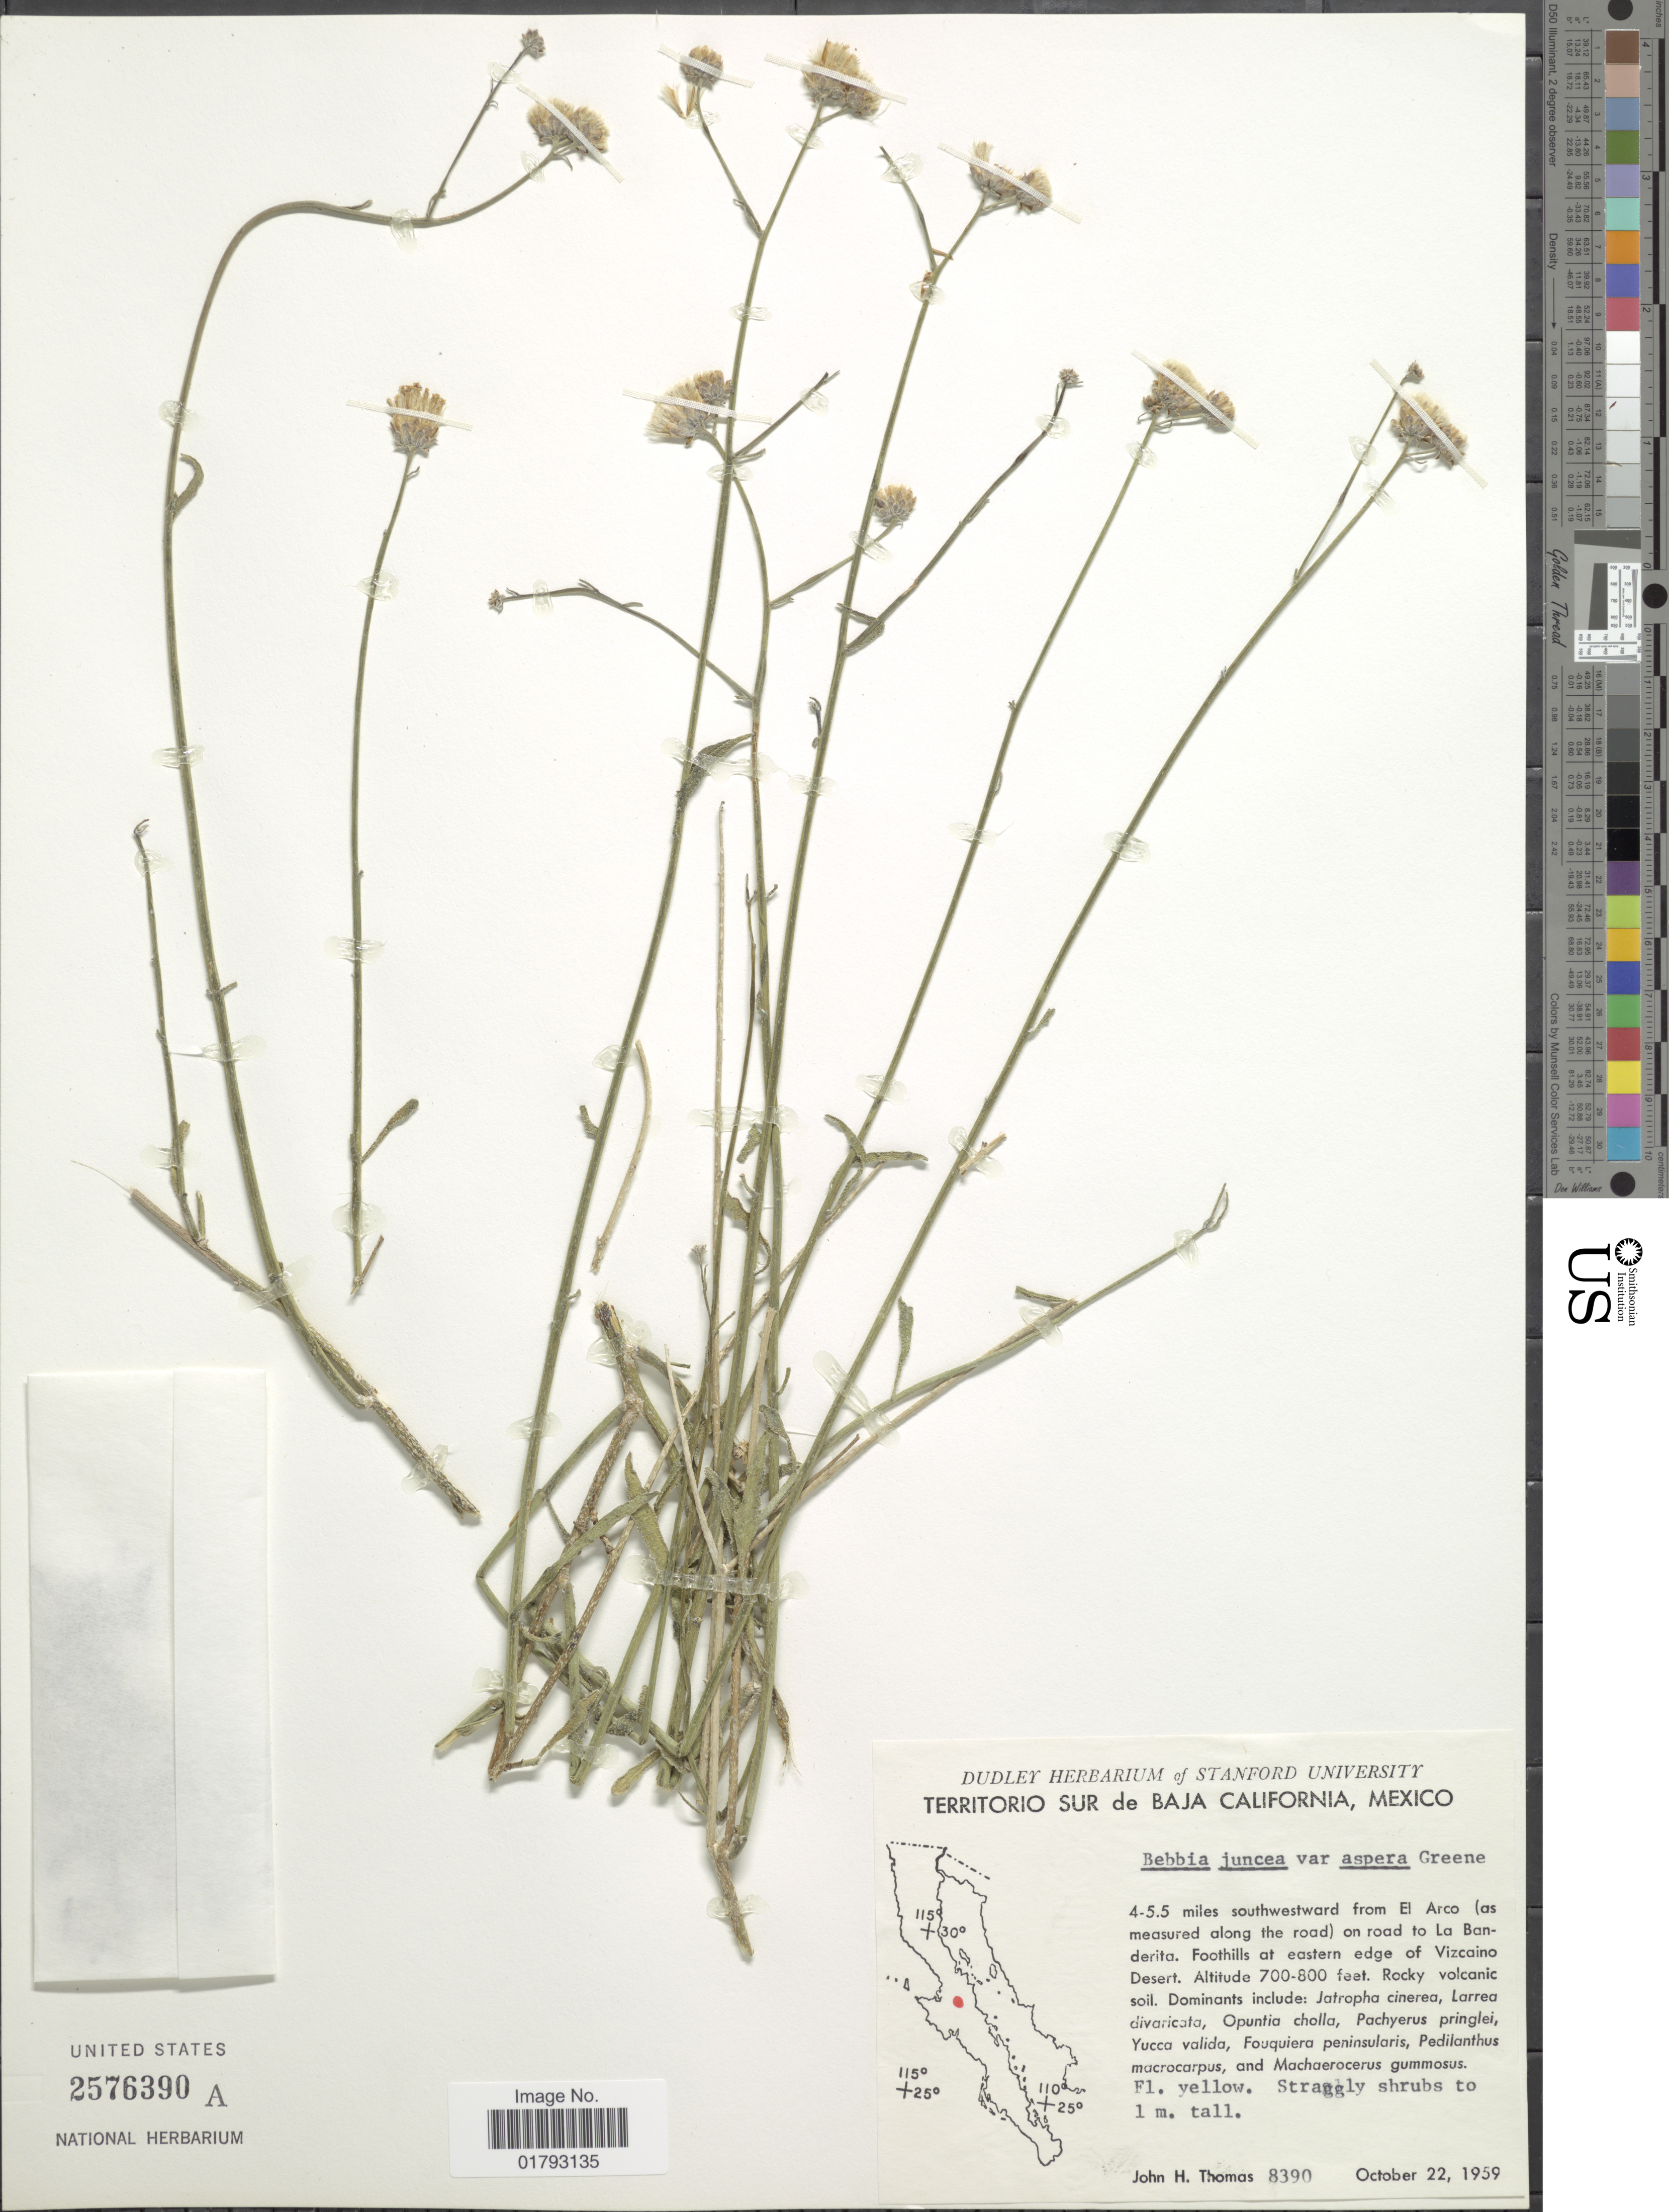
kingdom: Plantae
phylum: Tracheophyta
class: Magnoliopsida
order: Asterales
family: Asteraceae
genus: Bebbia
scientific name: Bebbia juncea var. aspera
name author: Greene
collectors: J. H. Thomas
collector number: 8390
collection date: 1959-10-22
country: Mexico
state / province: Baja California Sur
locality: Sur de Baja California, Mexico. 4-5.5 miles southwestward from El Acro (as measured along the road) on road to La Banderita. Foothills at eastern edge of Vizcaino Desert.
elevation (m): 213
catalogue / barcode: US 2576390A